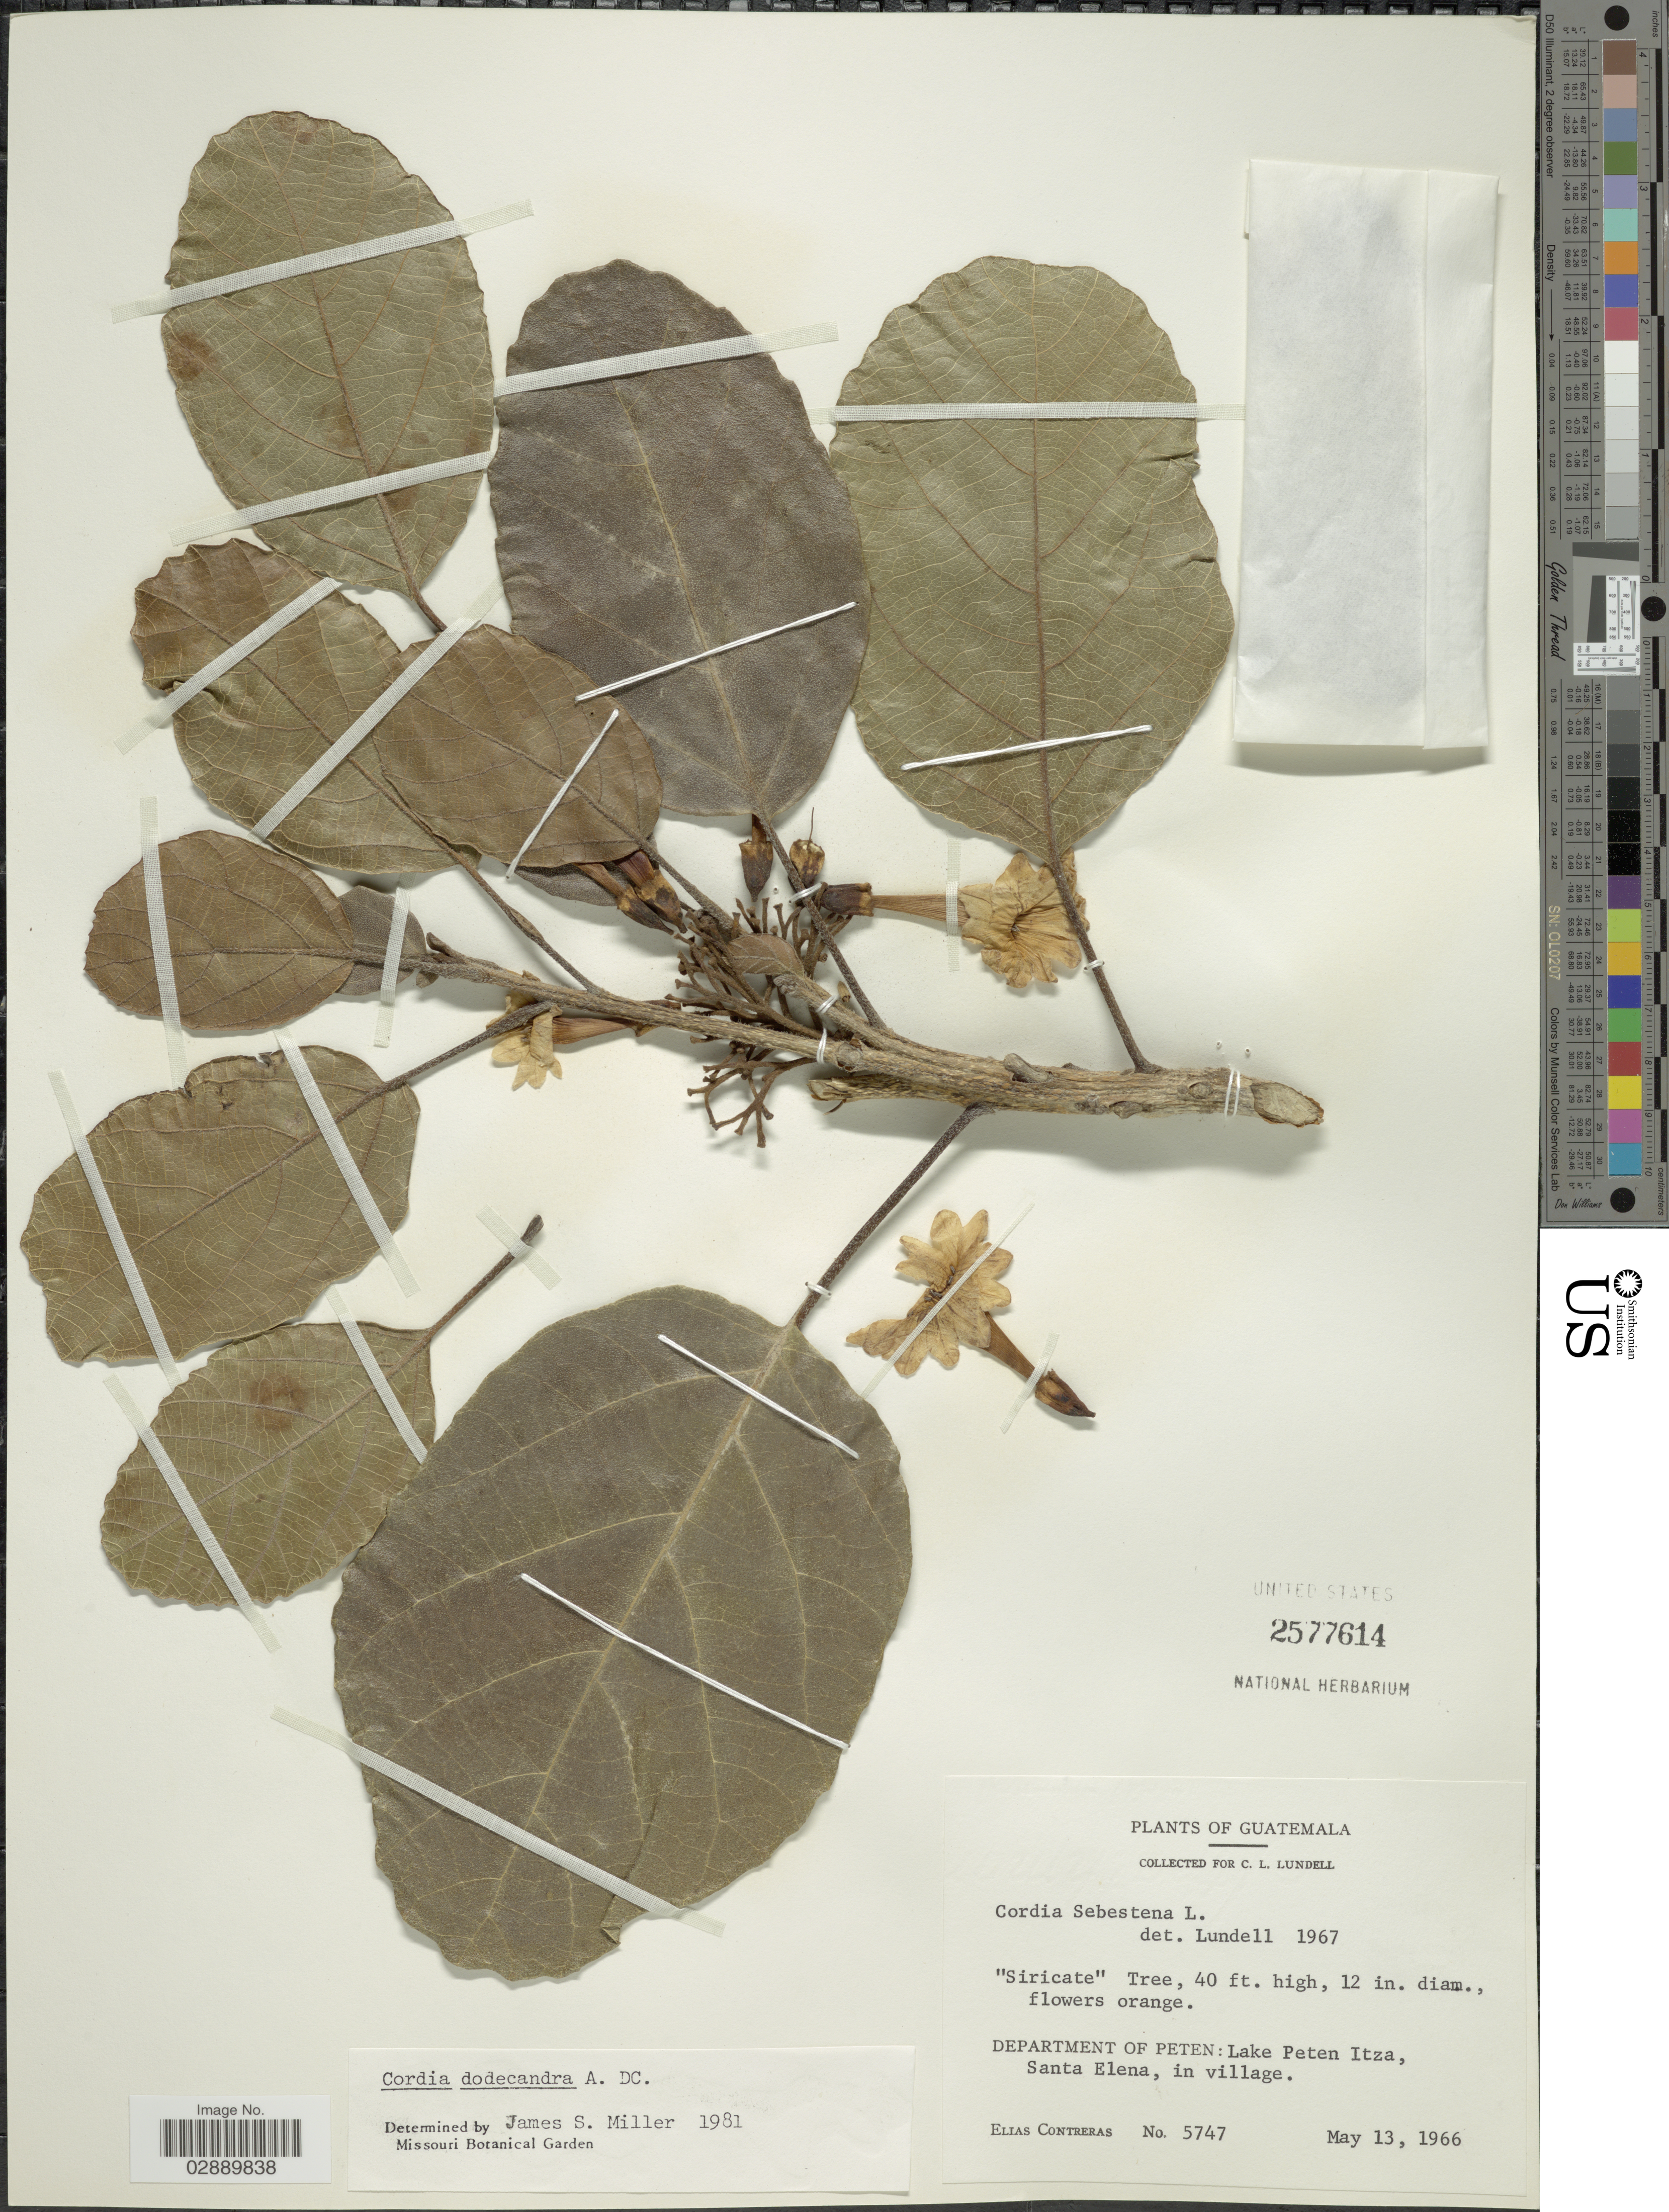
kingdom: Plantae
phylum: Tracheophyta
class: Magnoliopsida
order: Boraginales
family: Cordiaceae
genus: Cordia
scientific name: Cordia dodecandra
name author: A. DC.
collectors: E. Contreras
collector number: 5747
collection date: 1966-05-13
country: Guatemala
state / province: El Petén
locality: Department of Peten: Lake Peten Itza, Santa Elena, in village.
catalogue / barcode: US 2577614